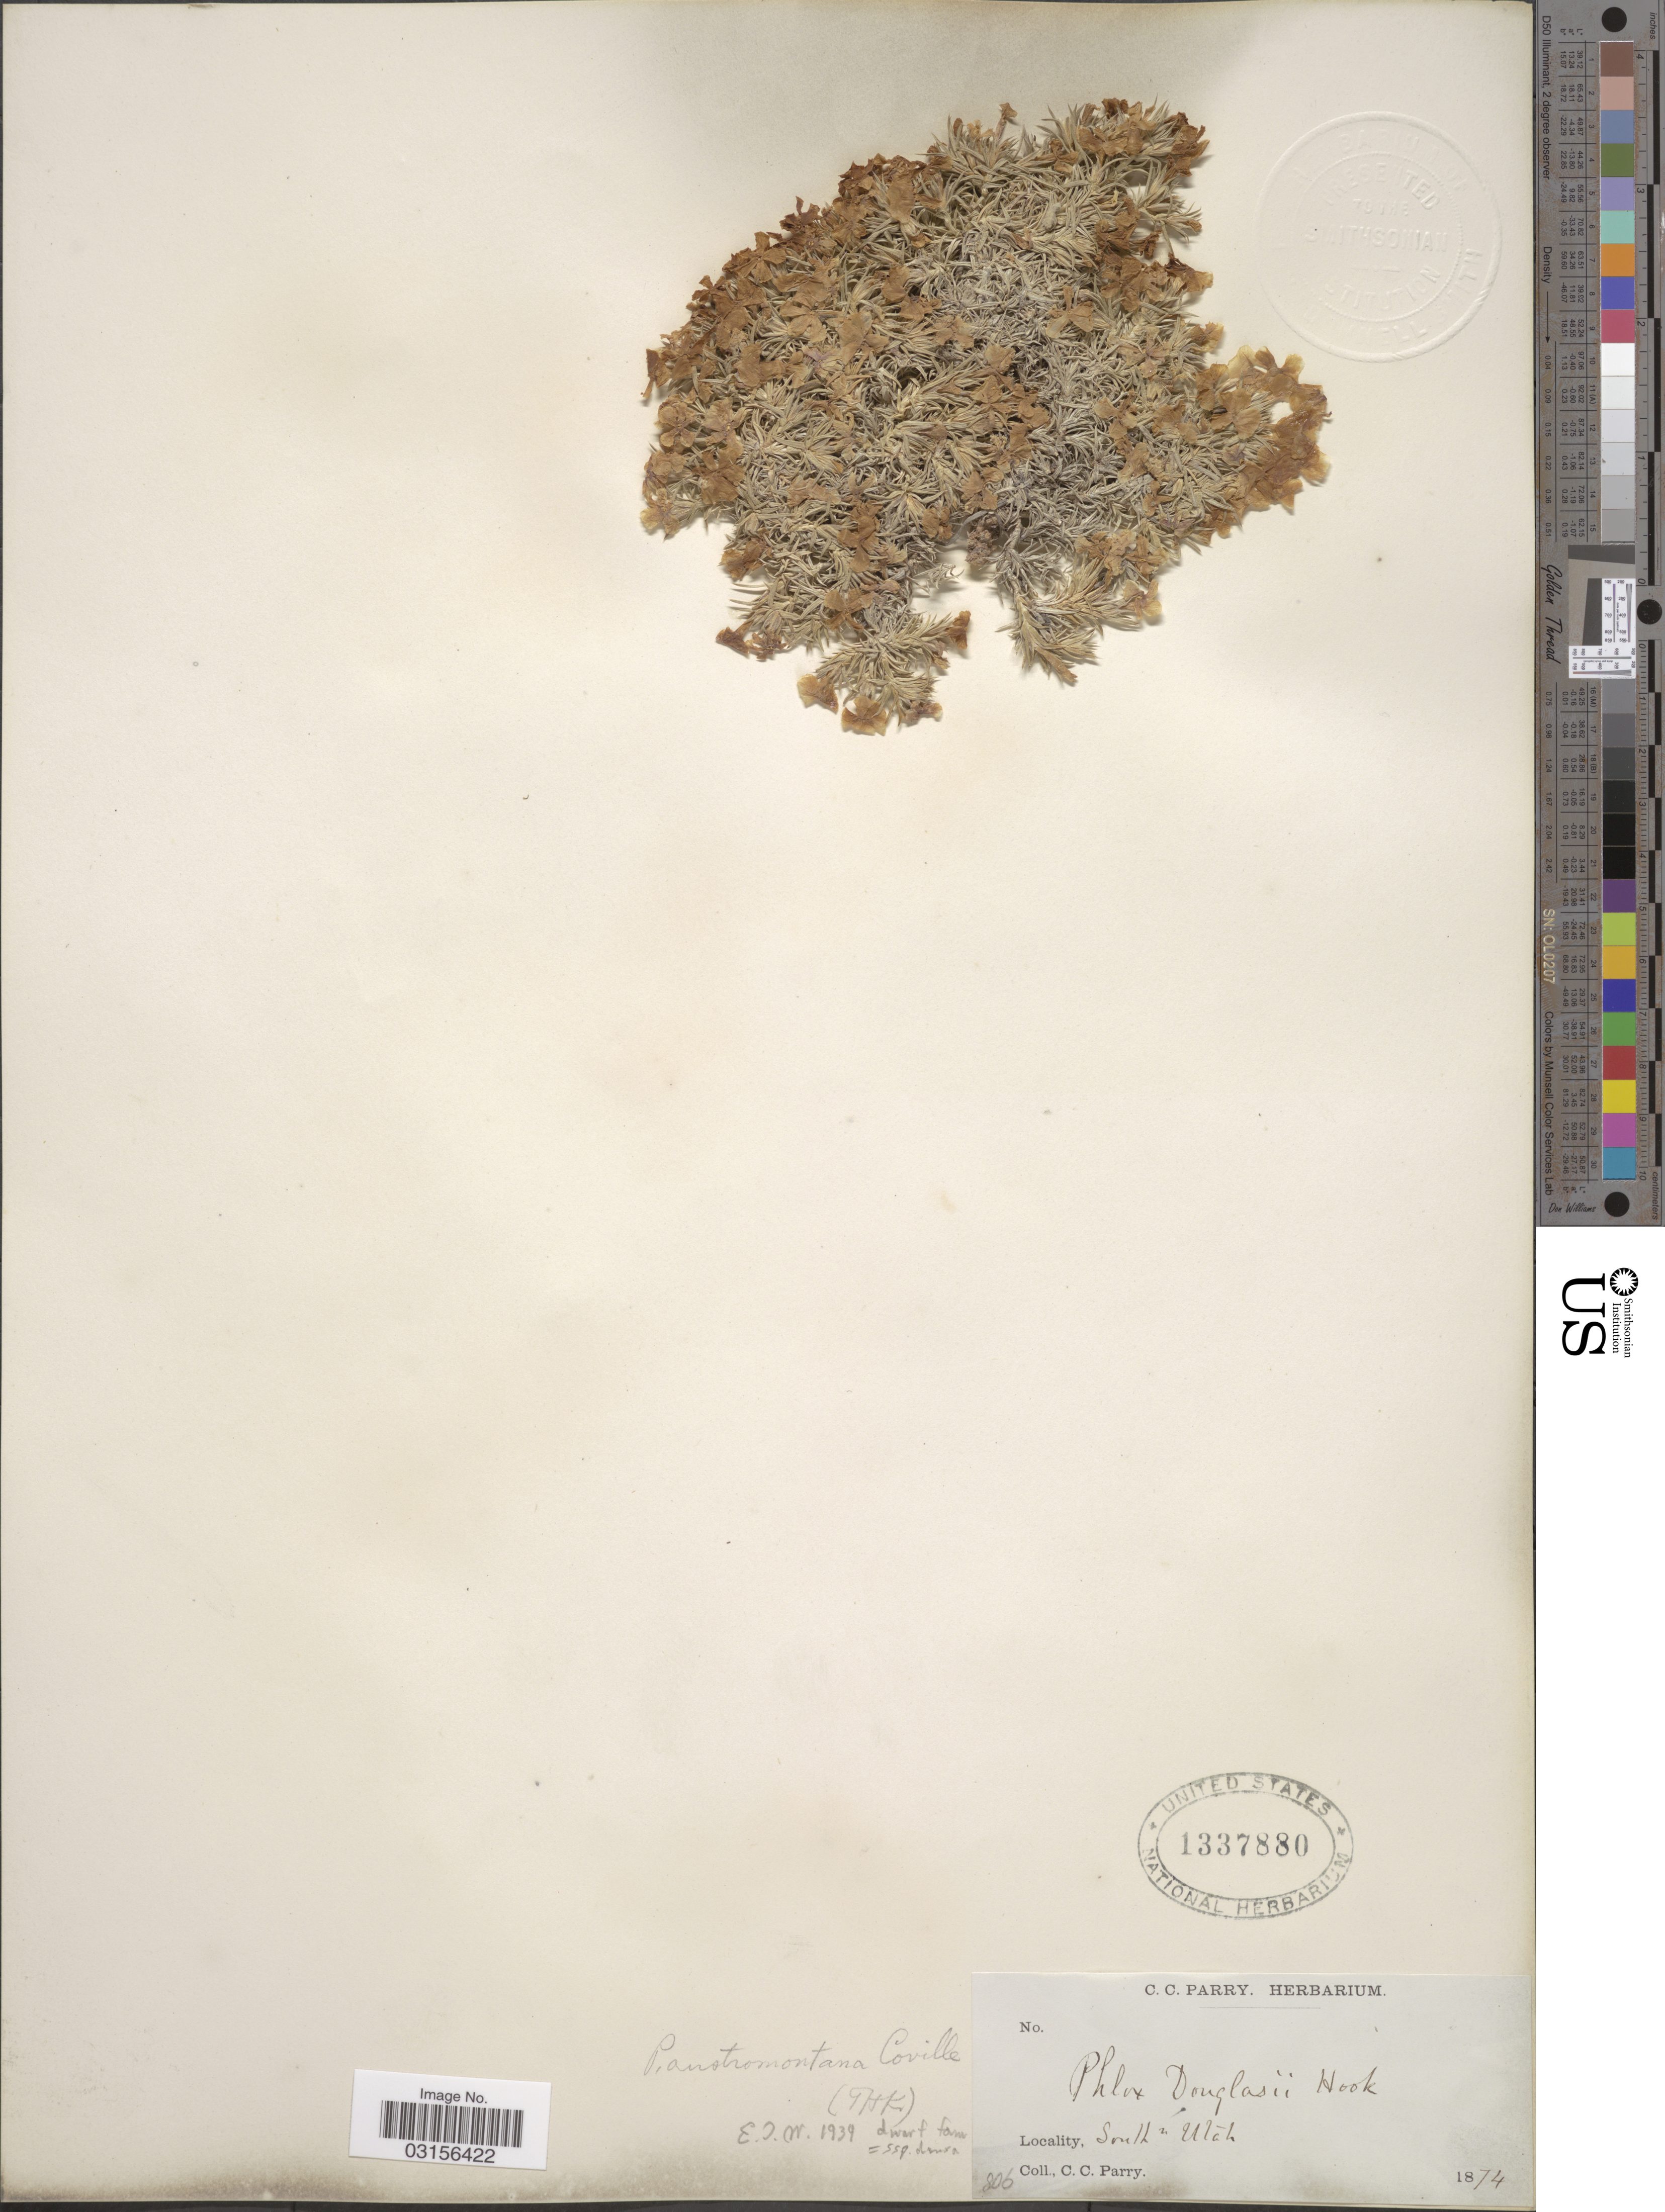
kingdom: Plantae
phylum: Tracheophyta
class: Magnoliopsida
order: Ericales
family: Polemoniaceae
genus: Phlox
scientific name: Phlox austromontana subsp. densa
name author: (Brand) Wherry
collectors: C. C. Parry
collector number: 806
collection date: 1874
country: United States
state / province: Utah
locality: Southn Utah.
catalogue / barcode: US 1337880